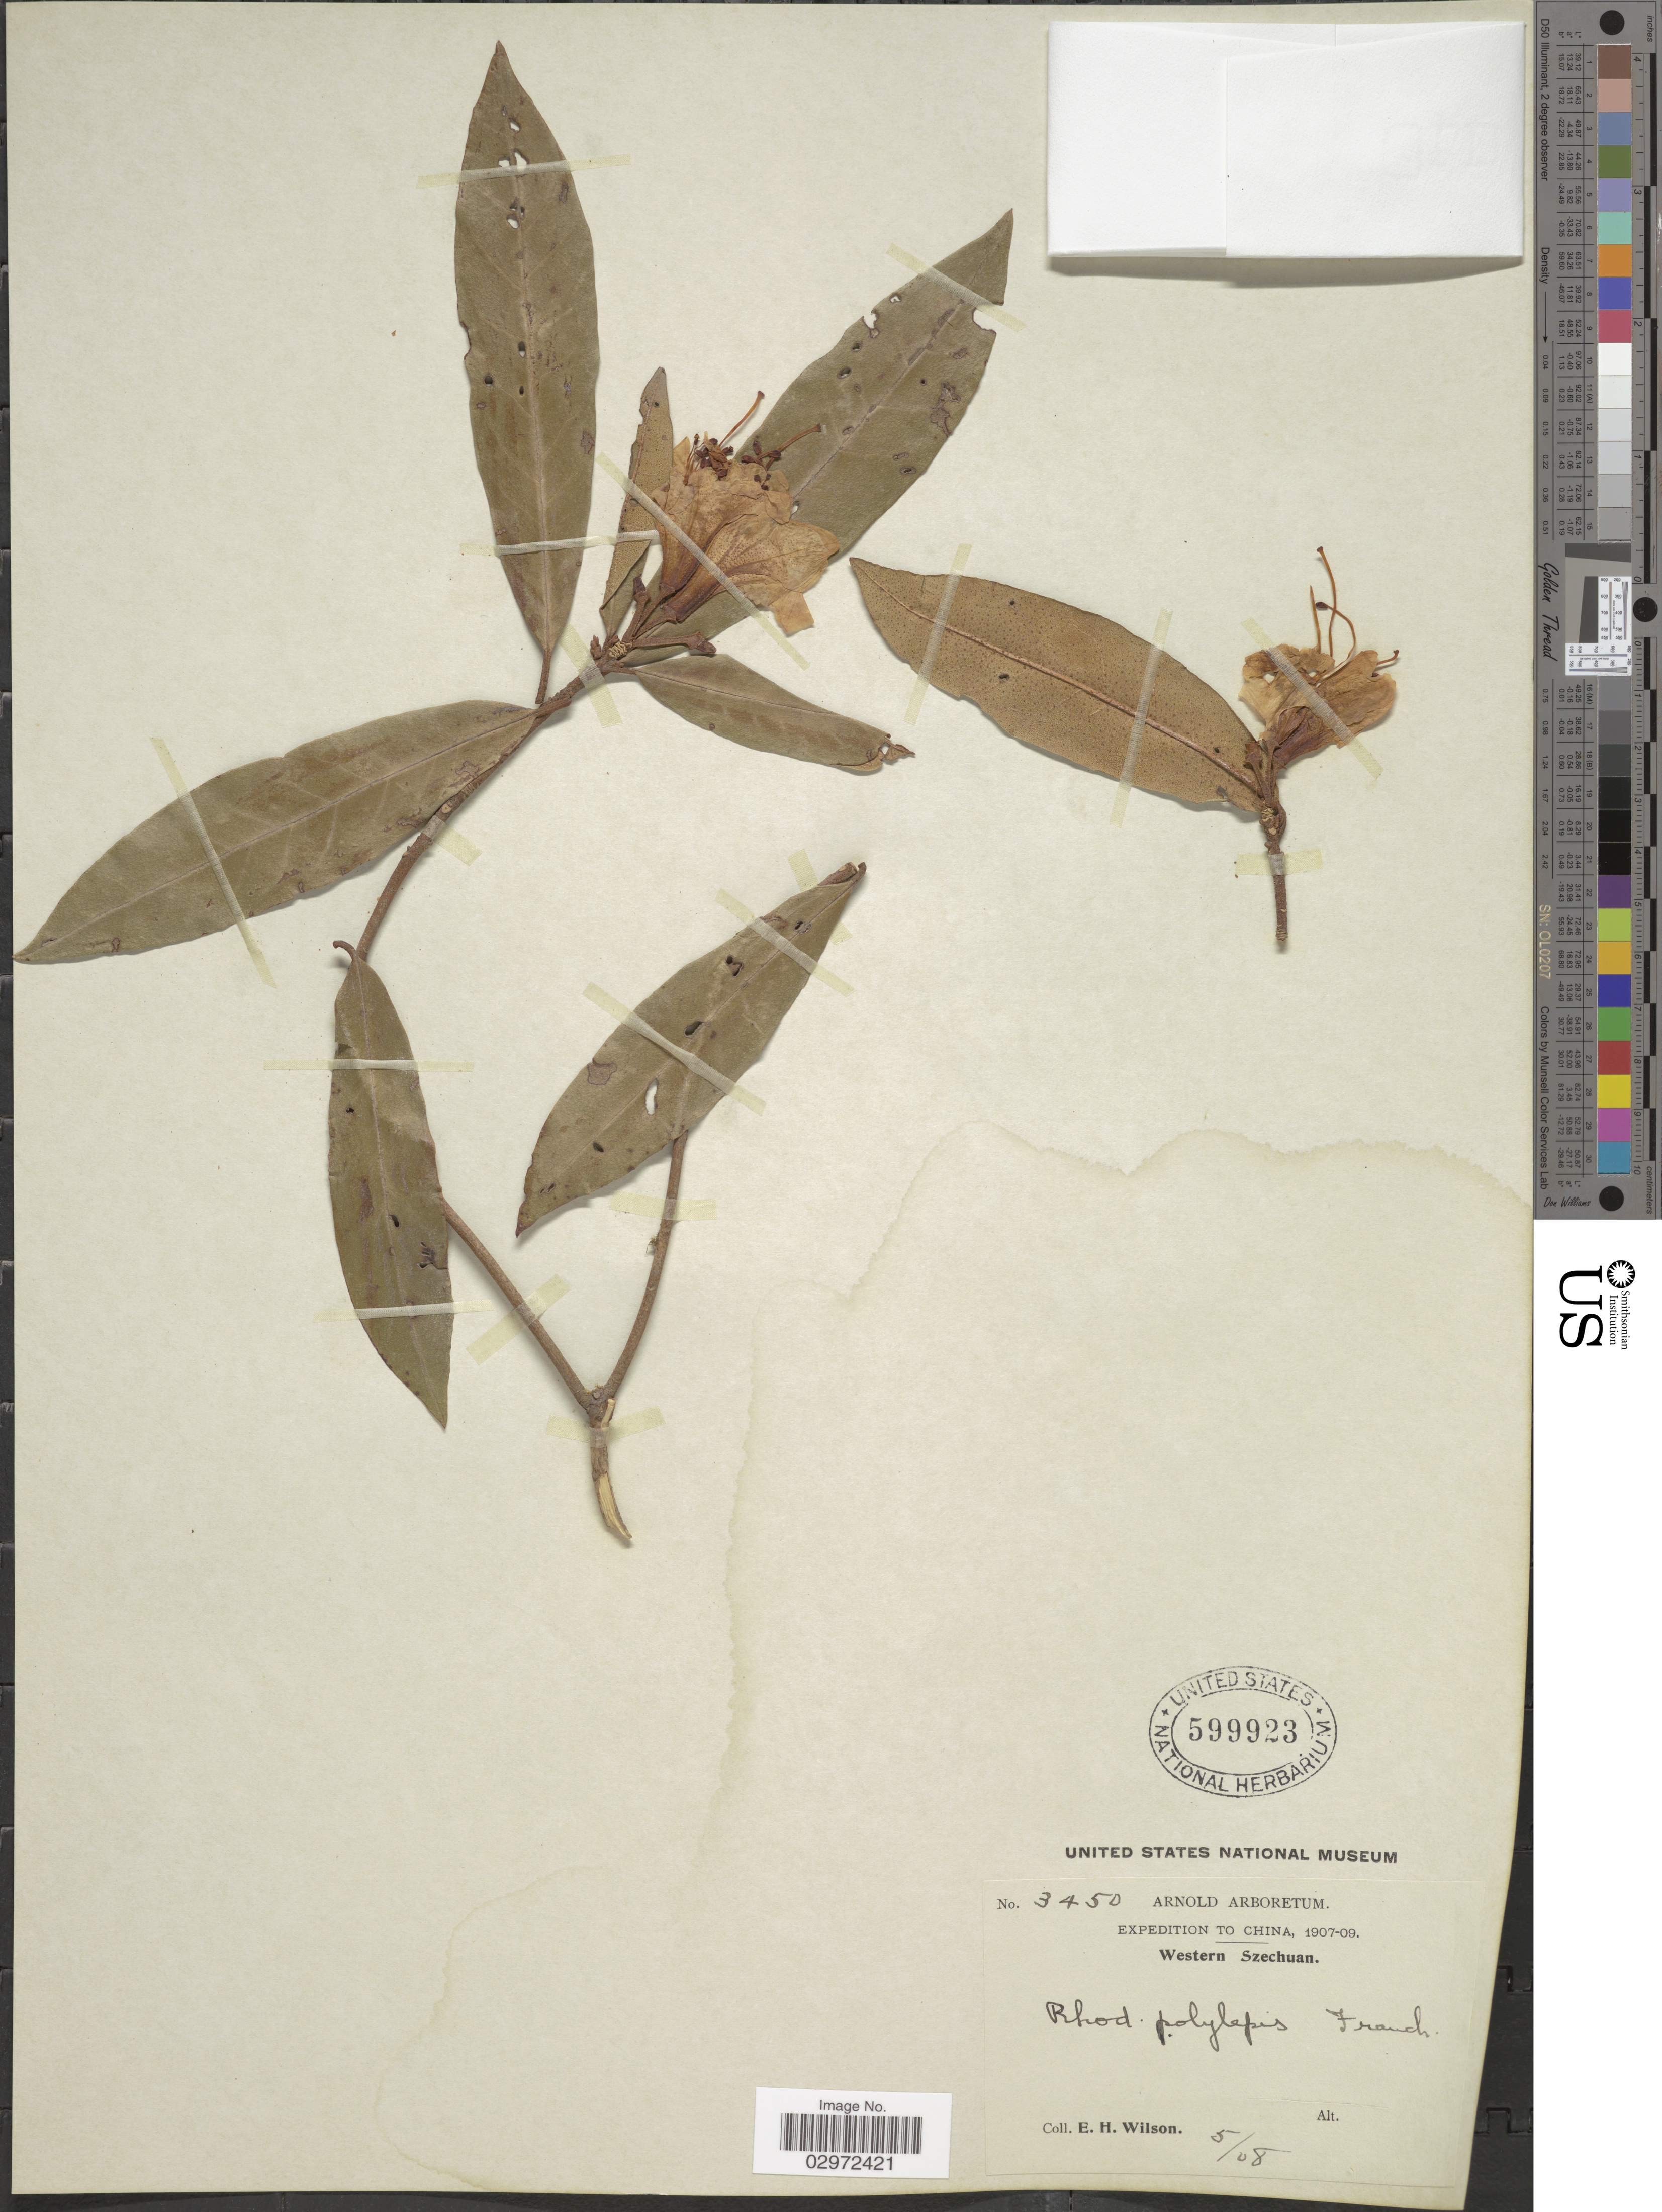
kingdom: Plantae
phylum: Tracheophyta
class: Magnoliopsida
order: Ericales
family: Ericaceae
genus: Rhododendron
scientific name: Rhododendron polylepis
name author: Franch.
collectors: E. Wilson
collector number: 3450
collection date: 1908-05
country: China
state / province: Sichuan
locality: Western Szechuan.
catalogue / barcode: US 599923